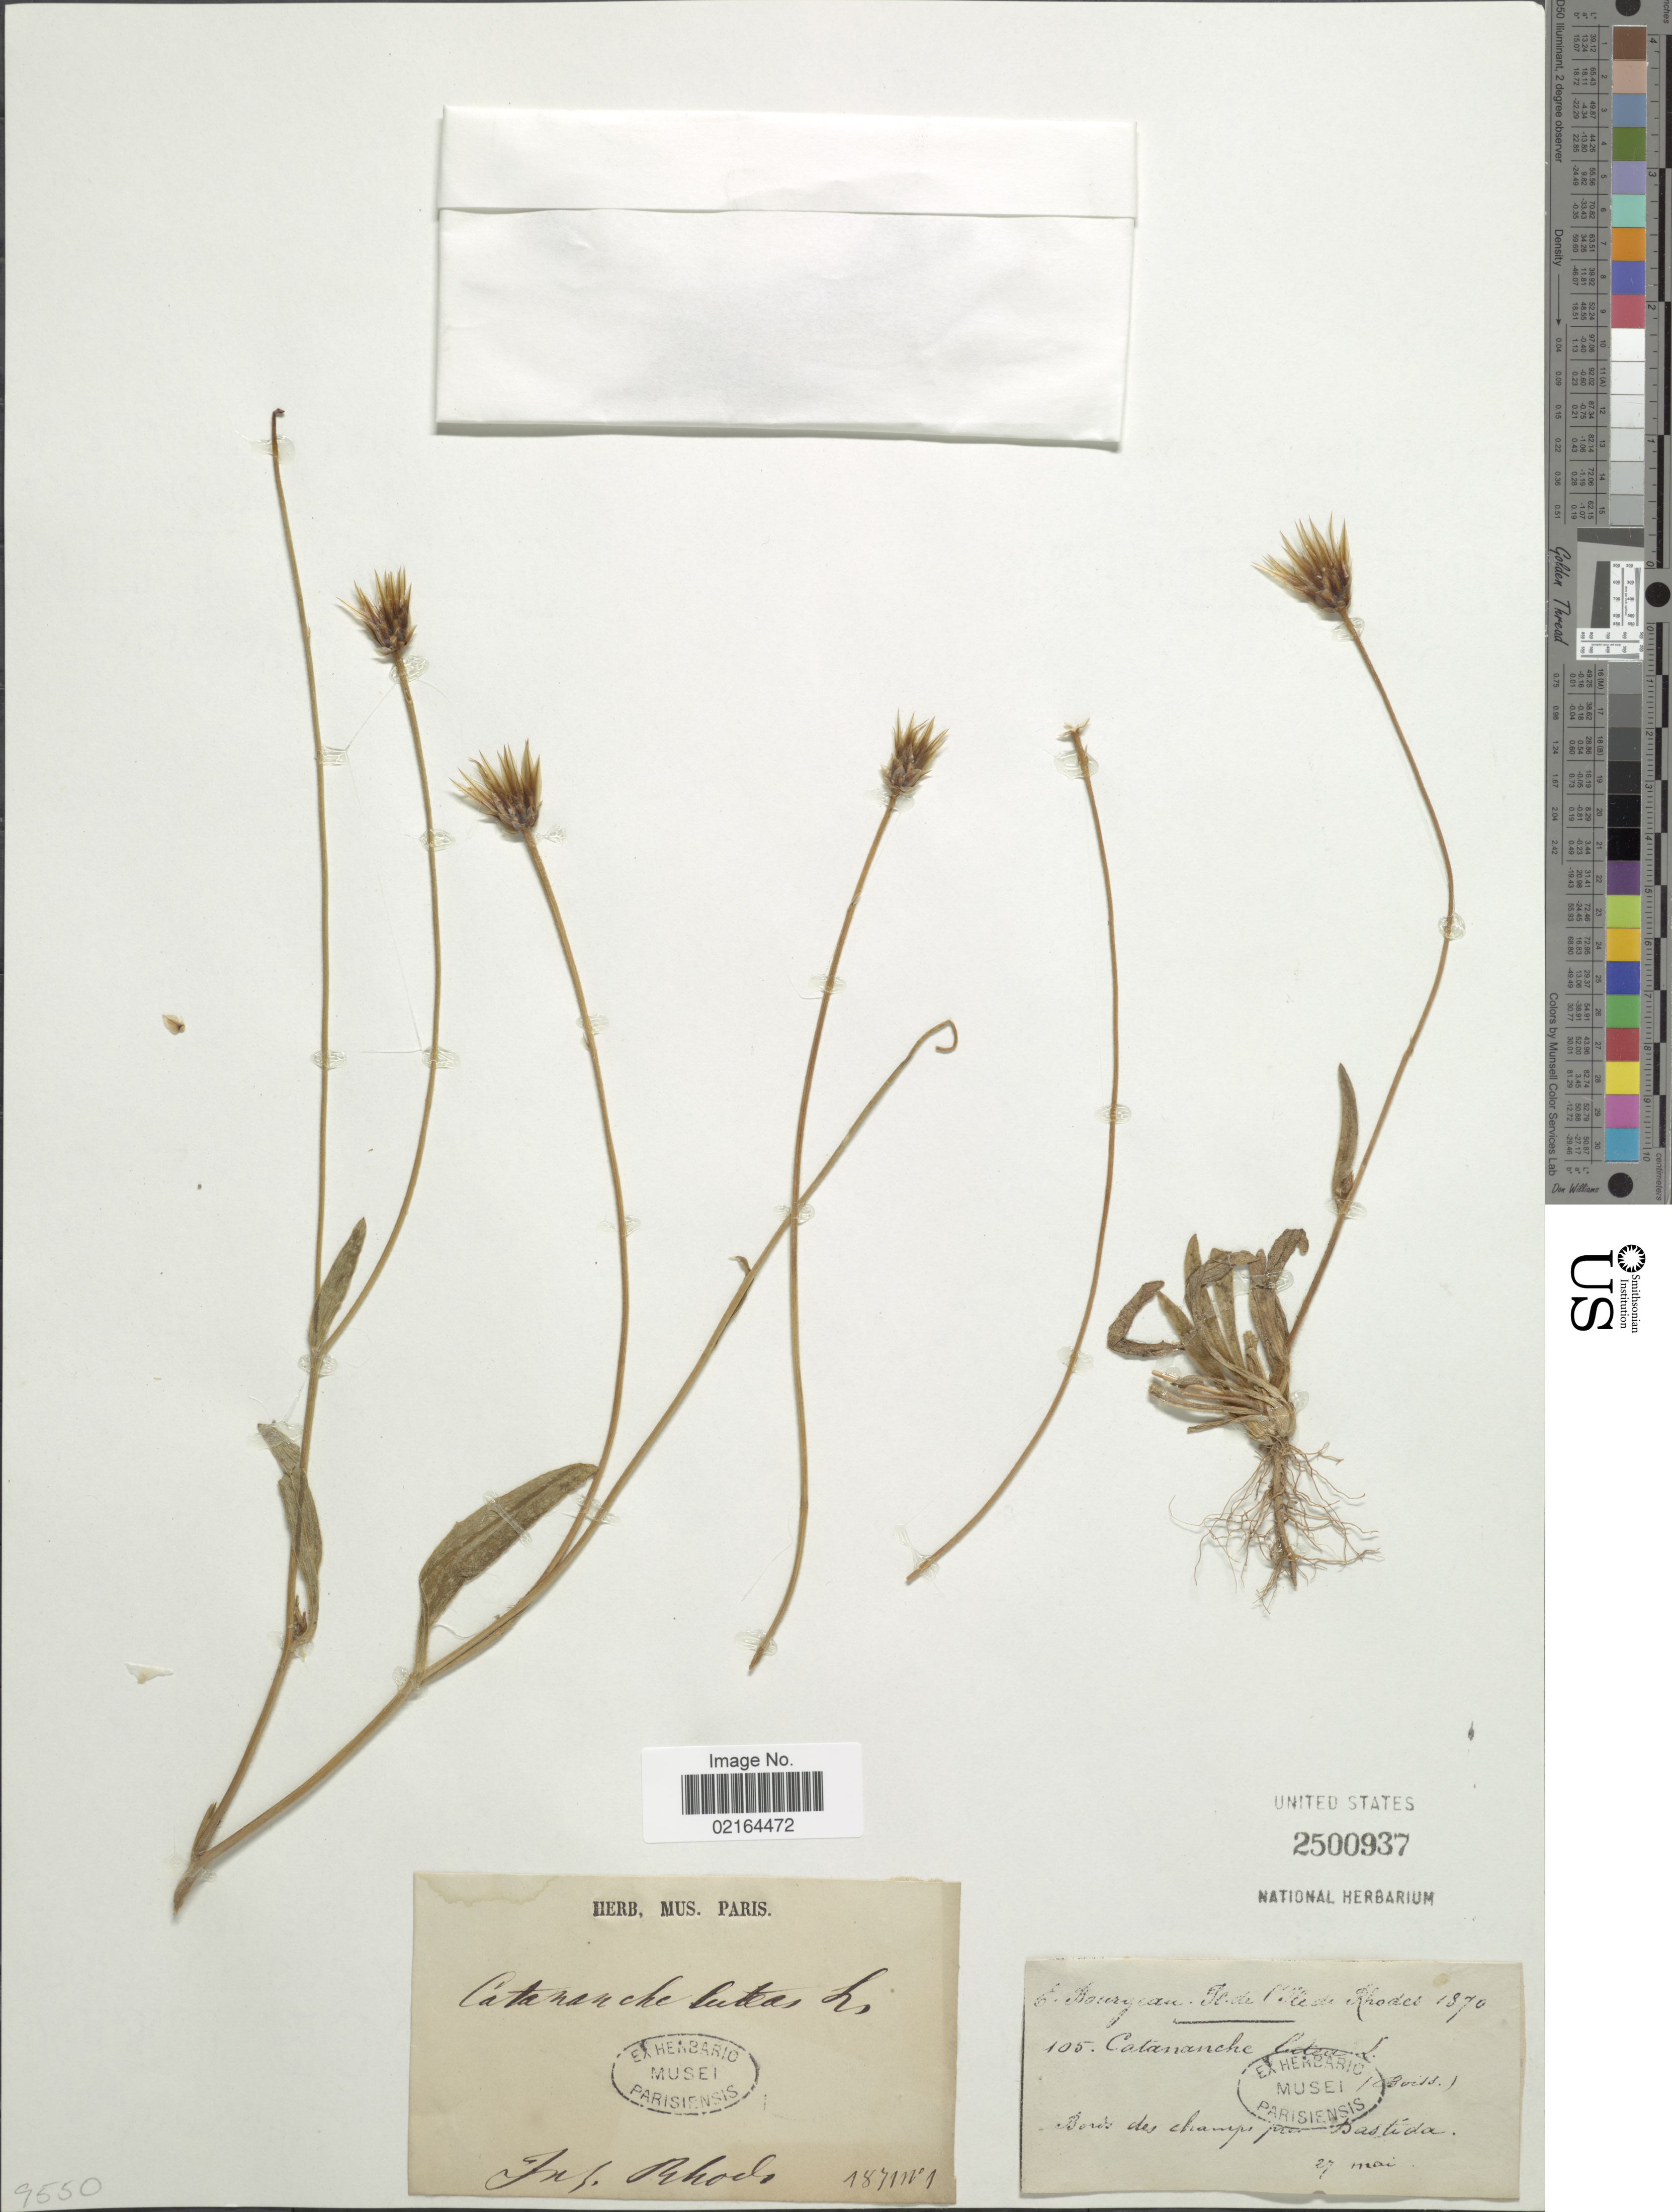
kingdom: Plantae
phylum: Tracheophyta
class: Magnoliopsida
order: Asterales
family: Asteraceae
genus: Catananche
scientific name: Catananche lutea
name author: L.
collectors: E. Bourgeau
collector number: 105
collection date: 1870-05-27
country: Greece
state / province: South Aegean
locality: Bords des champs pres Bastida, Ile. Rhodes.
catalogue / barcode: US 2500937